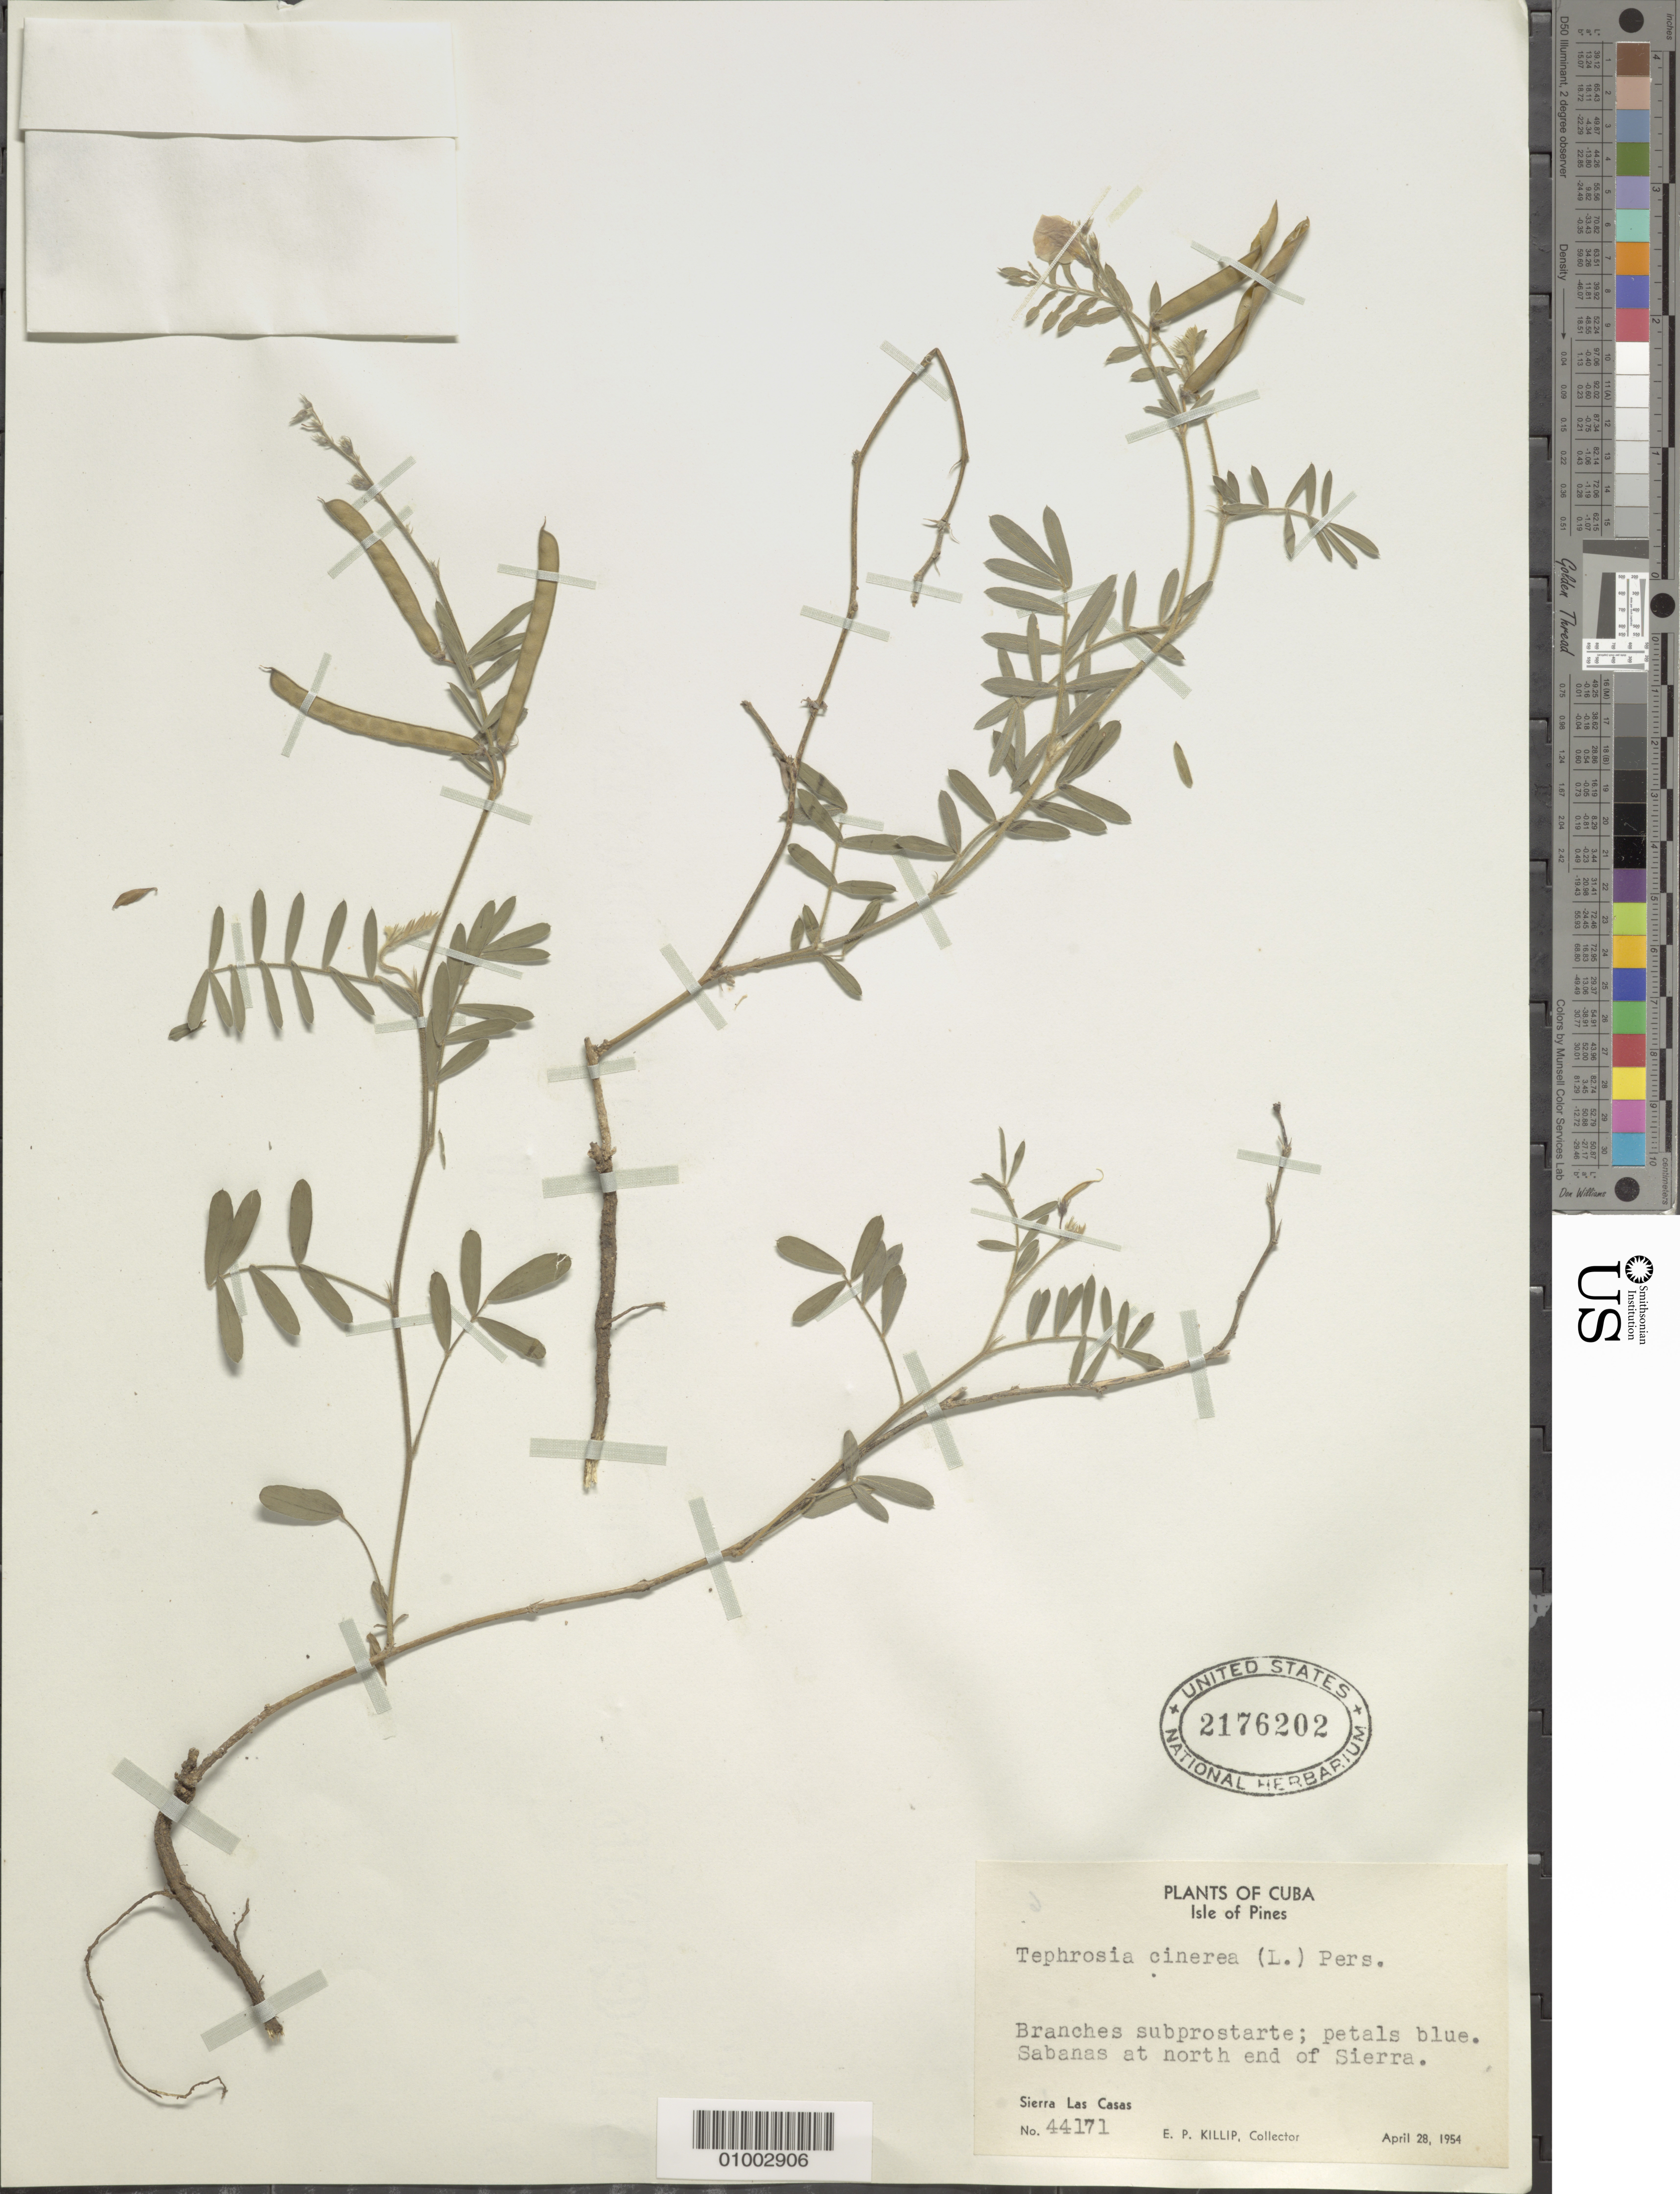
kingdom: Plantae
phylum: Tracheophyta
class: Magnoliopsida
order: Fabales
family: Fabaceae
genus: Tephrosia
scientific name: Tephrosia cinerea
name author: (L.) Pers.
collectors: E. P. Killip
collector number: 44171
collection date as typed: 28 Apr 1954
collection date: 1954-04-28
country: Cuba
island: Isla de la Juventud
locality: Isle of Pines, Sierra Las Casas, Sabanas at the north end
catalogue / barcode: US 2176202